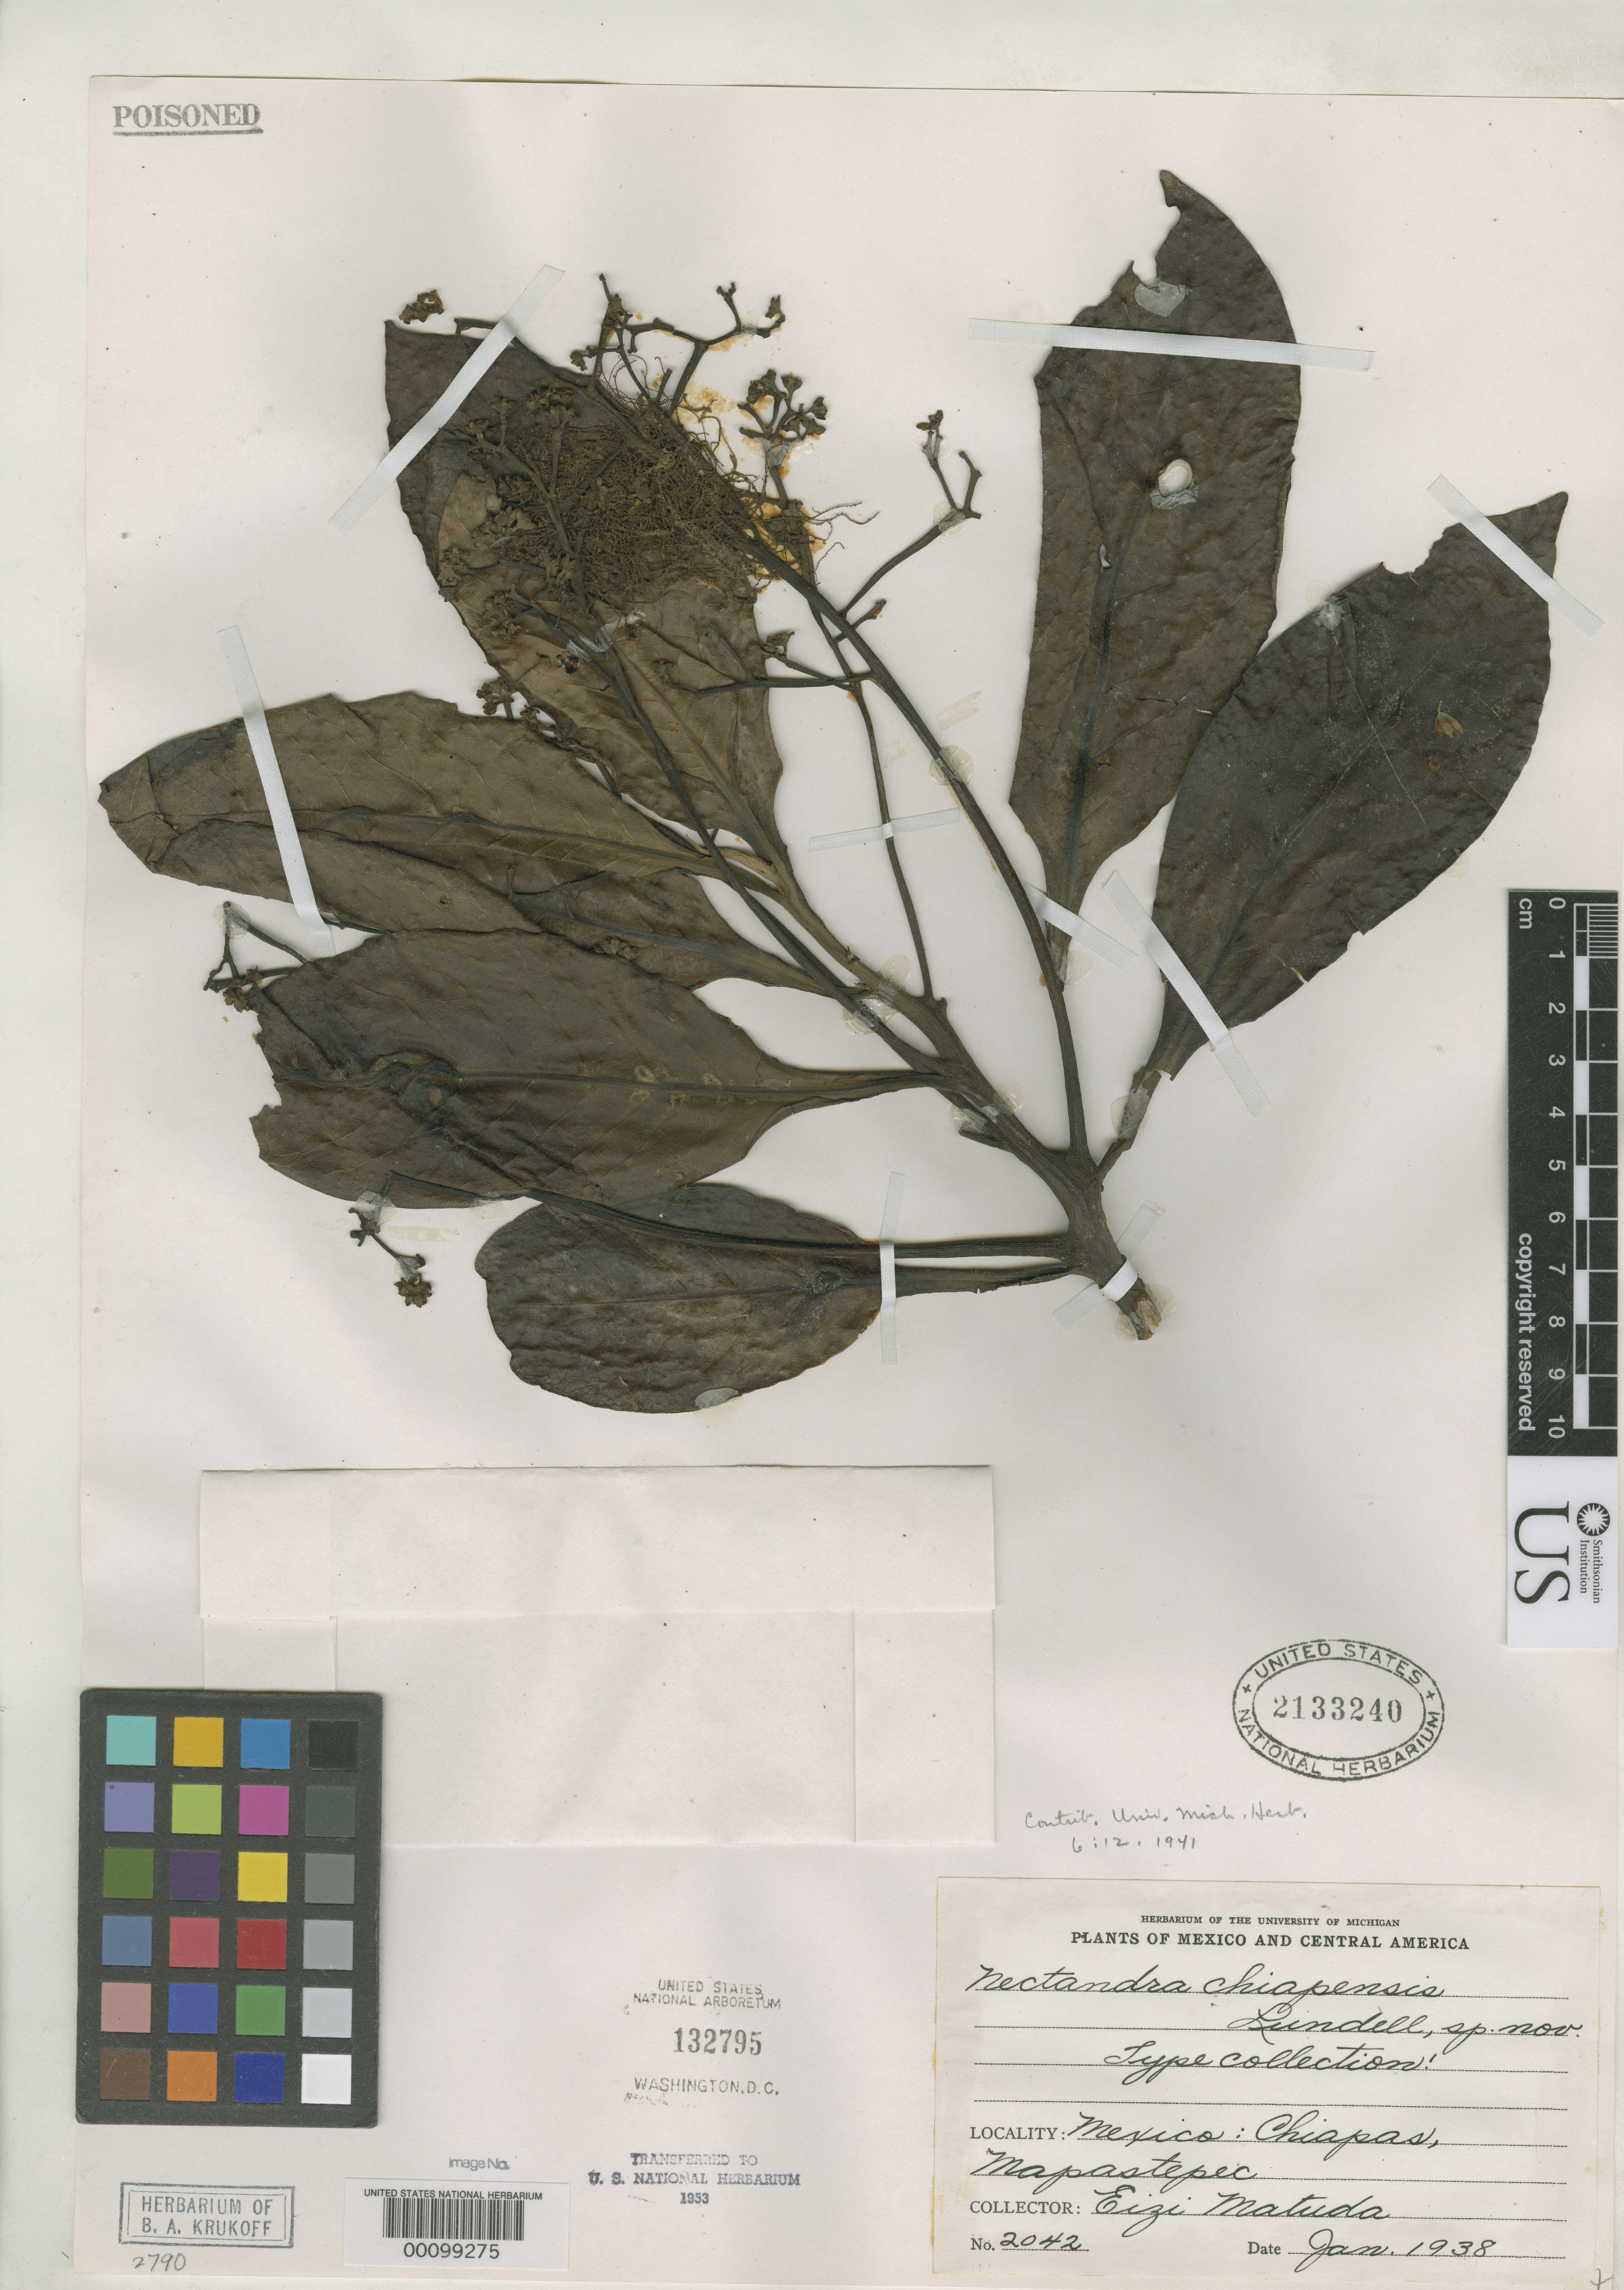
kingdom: Plantae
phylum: Tracheophyta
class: Magnoliopsida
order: Laurales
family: Lauraceae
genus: Nectandra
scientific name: Nectandra chiapensis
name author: Lundell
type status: Isotype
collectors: E. Matuda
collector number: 2042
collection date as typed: Jan 1938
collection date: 1938-01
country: Mexico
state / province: Chiapas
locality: Cerro Laguna Mapastepec.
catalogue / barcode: US 2133240